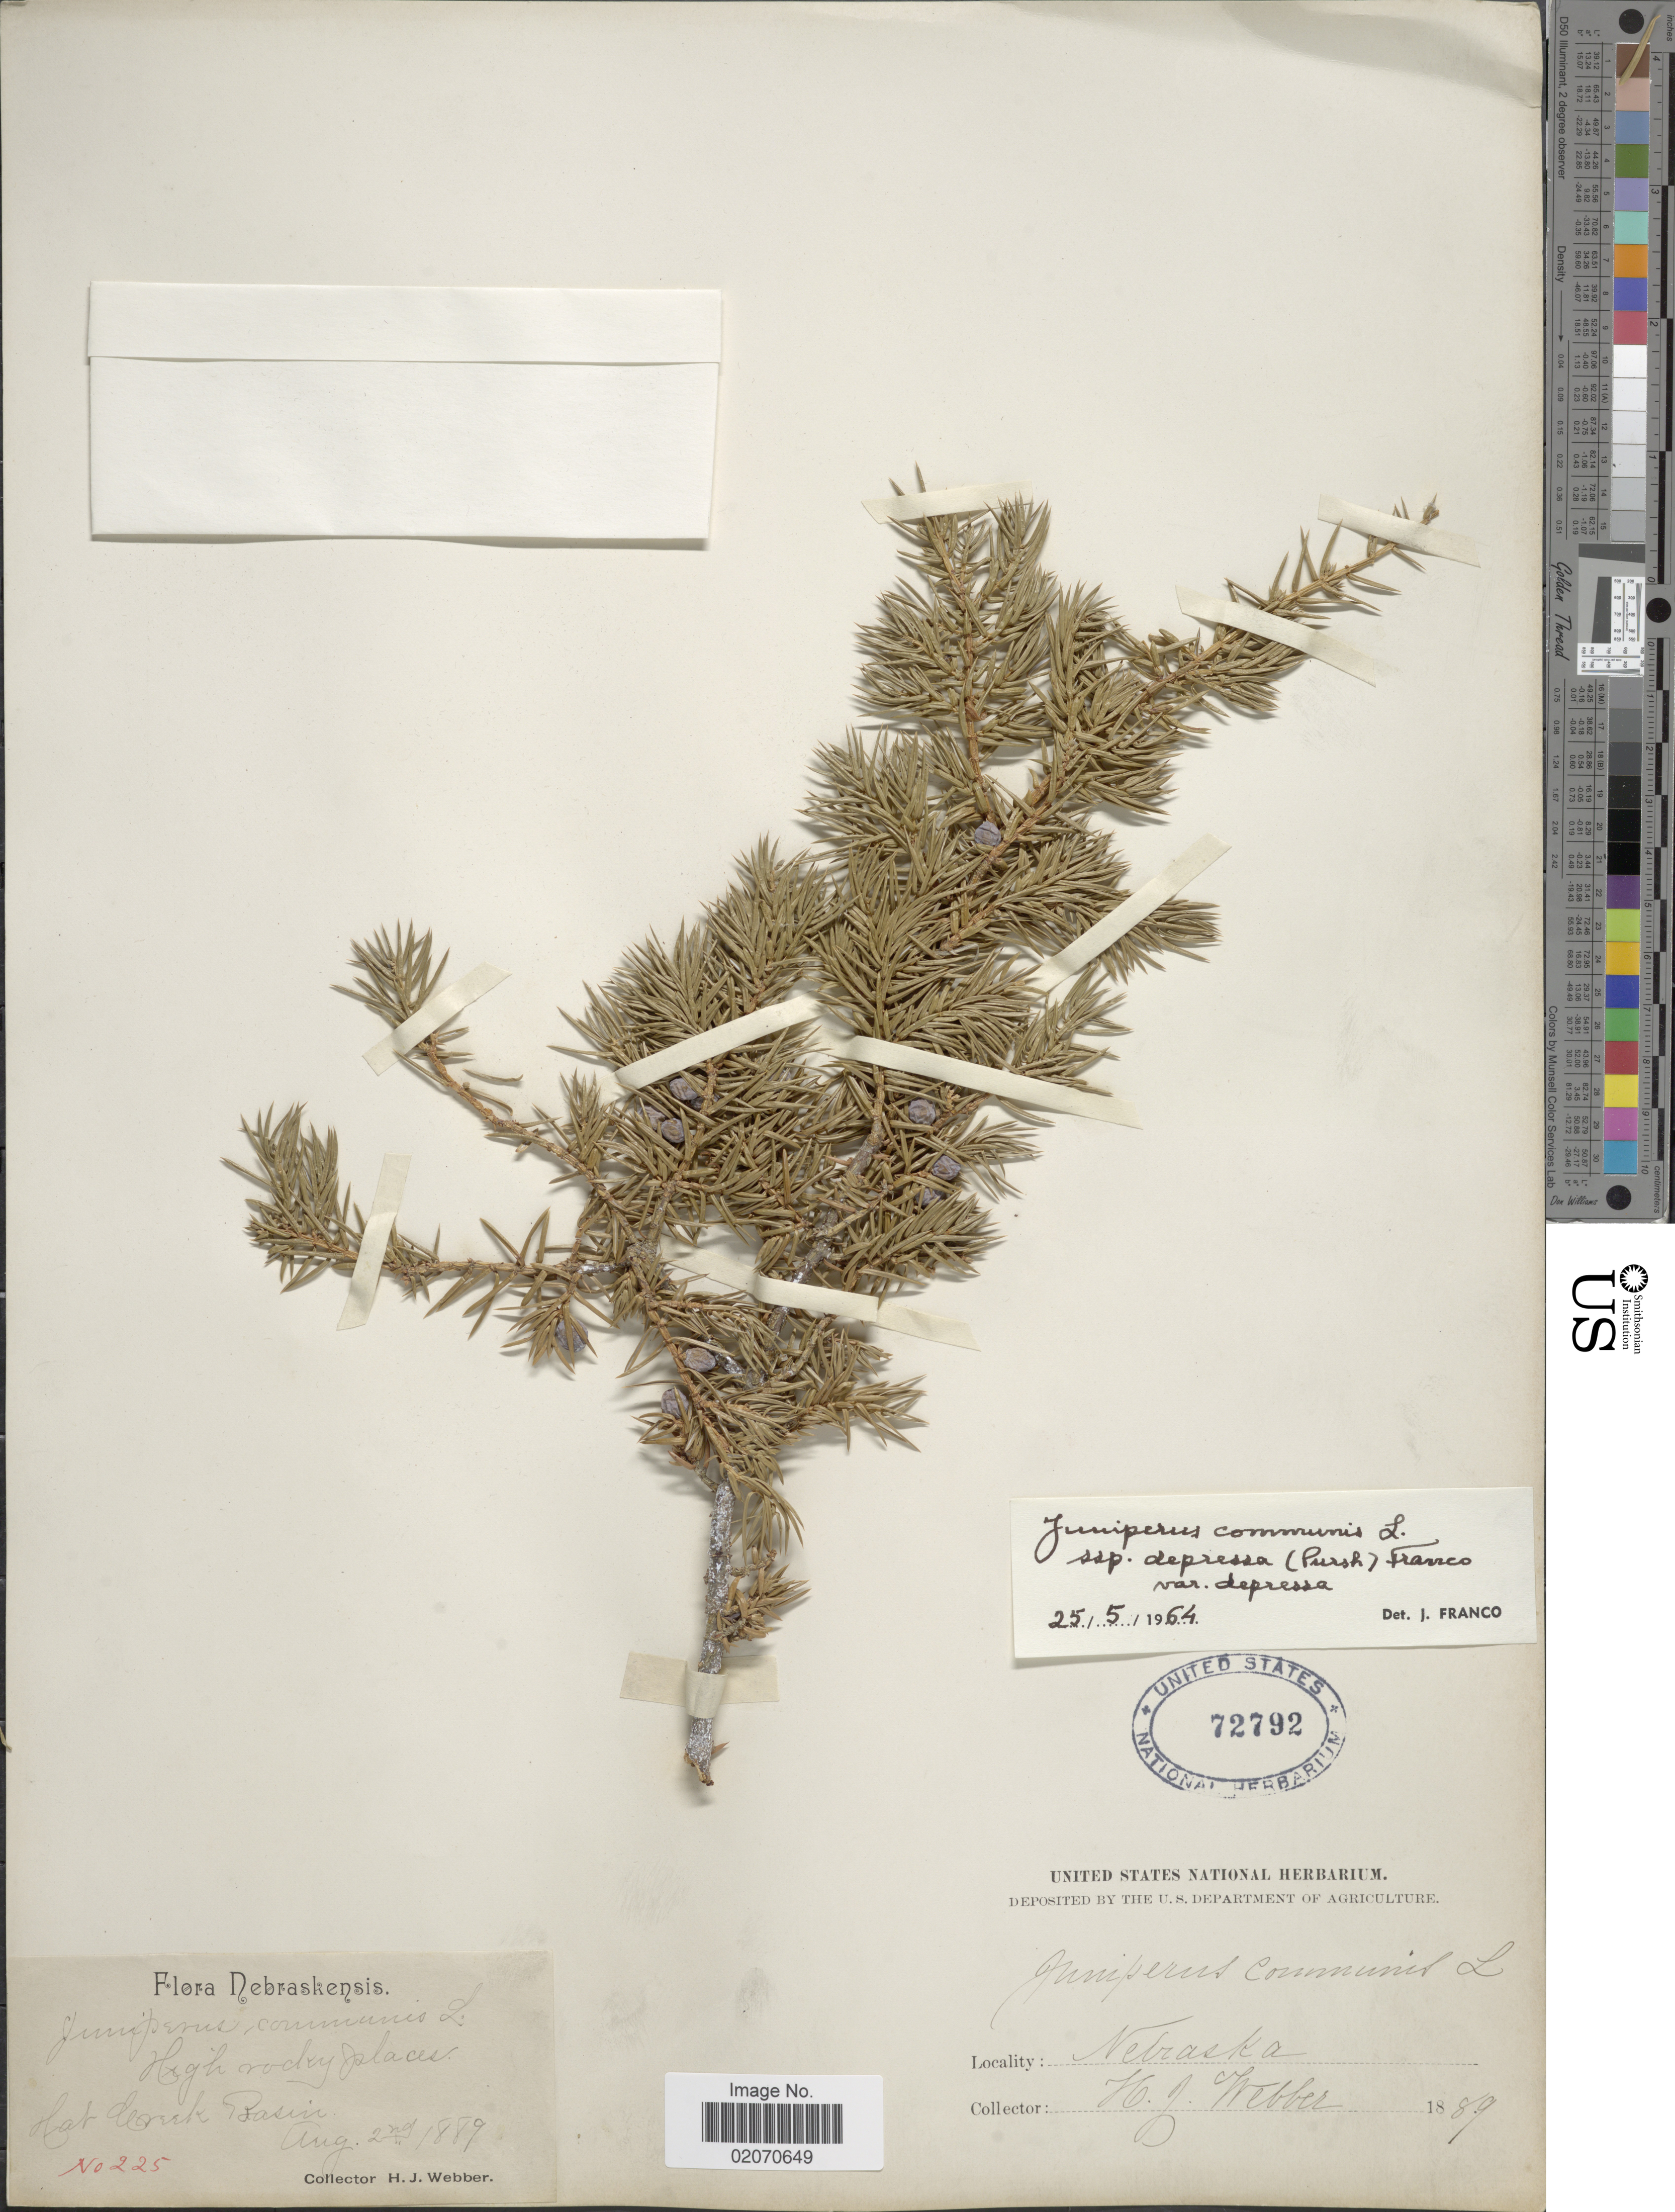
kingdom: Plantae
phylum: Tracheophyta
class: Pinopsida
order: Pinales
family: Cupressaceae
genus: Juniperus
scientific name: Juniperus communis var. depressa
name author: Pursh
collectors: H. Webber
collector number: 225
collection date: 1889-08-02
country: United States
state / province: Nebraska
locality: Hat Creek Basin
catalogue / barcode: US 72792